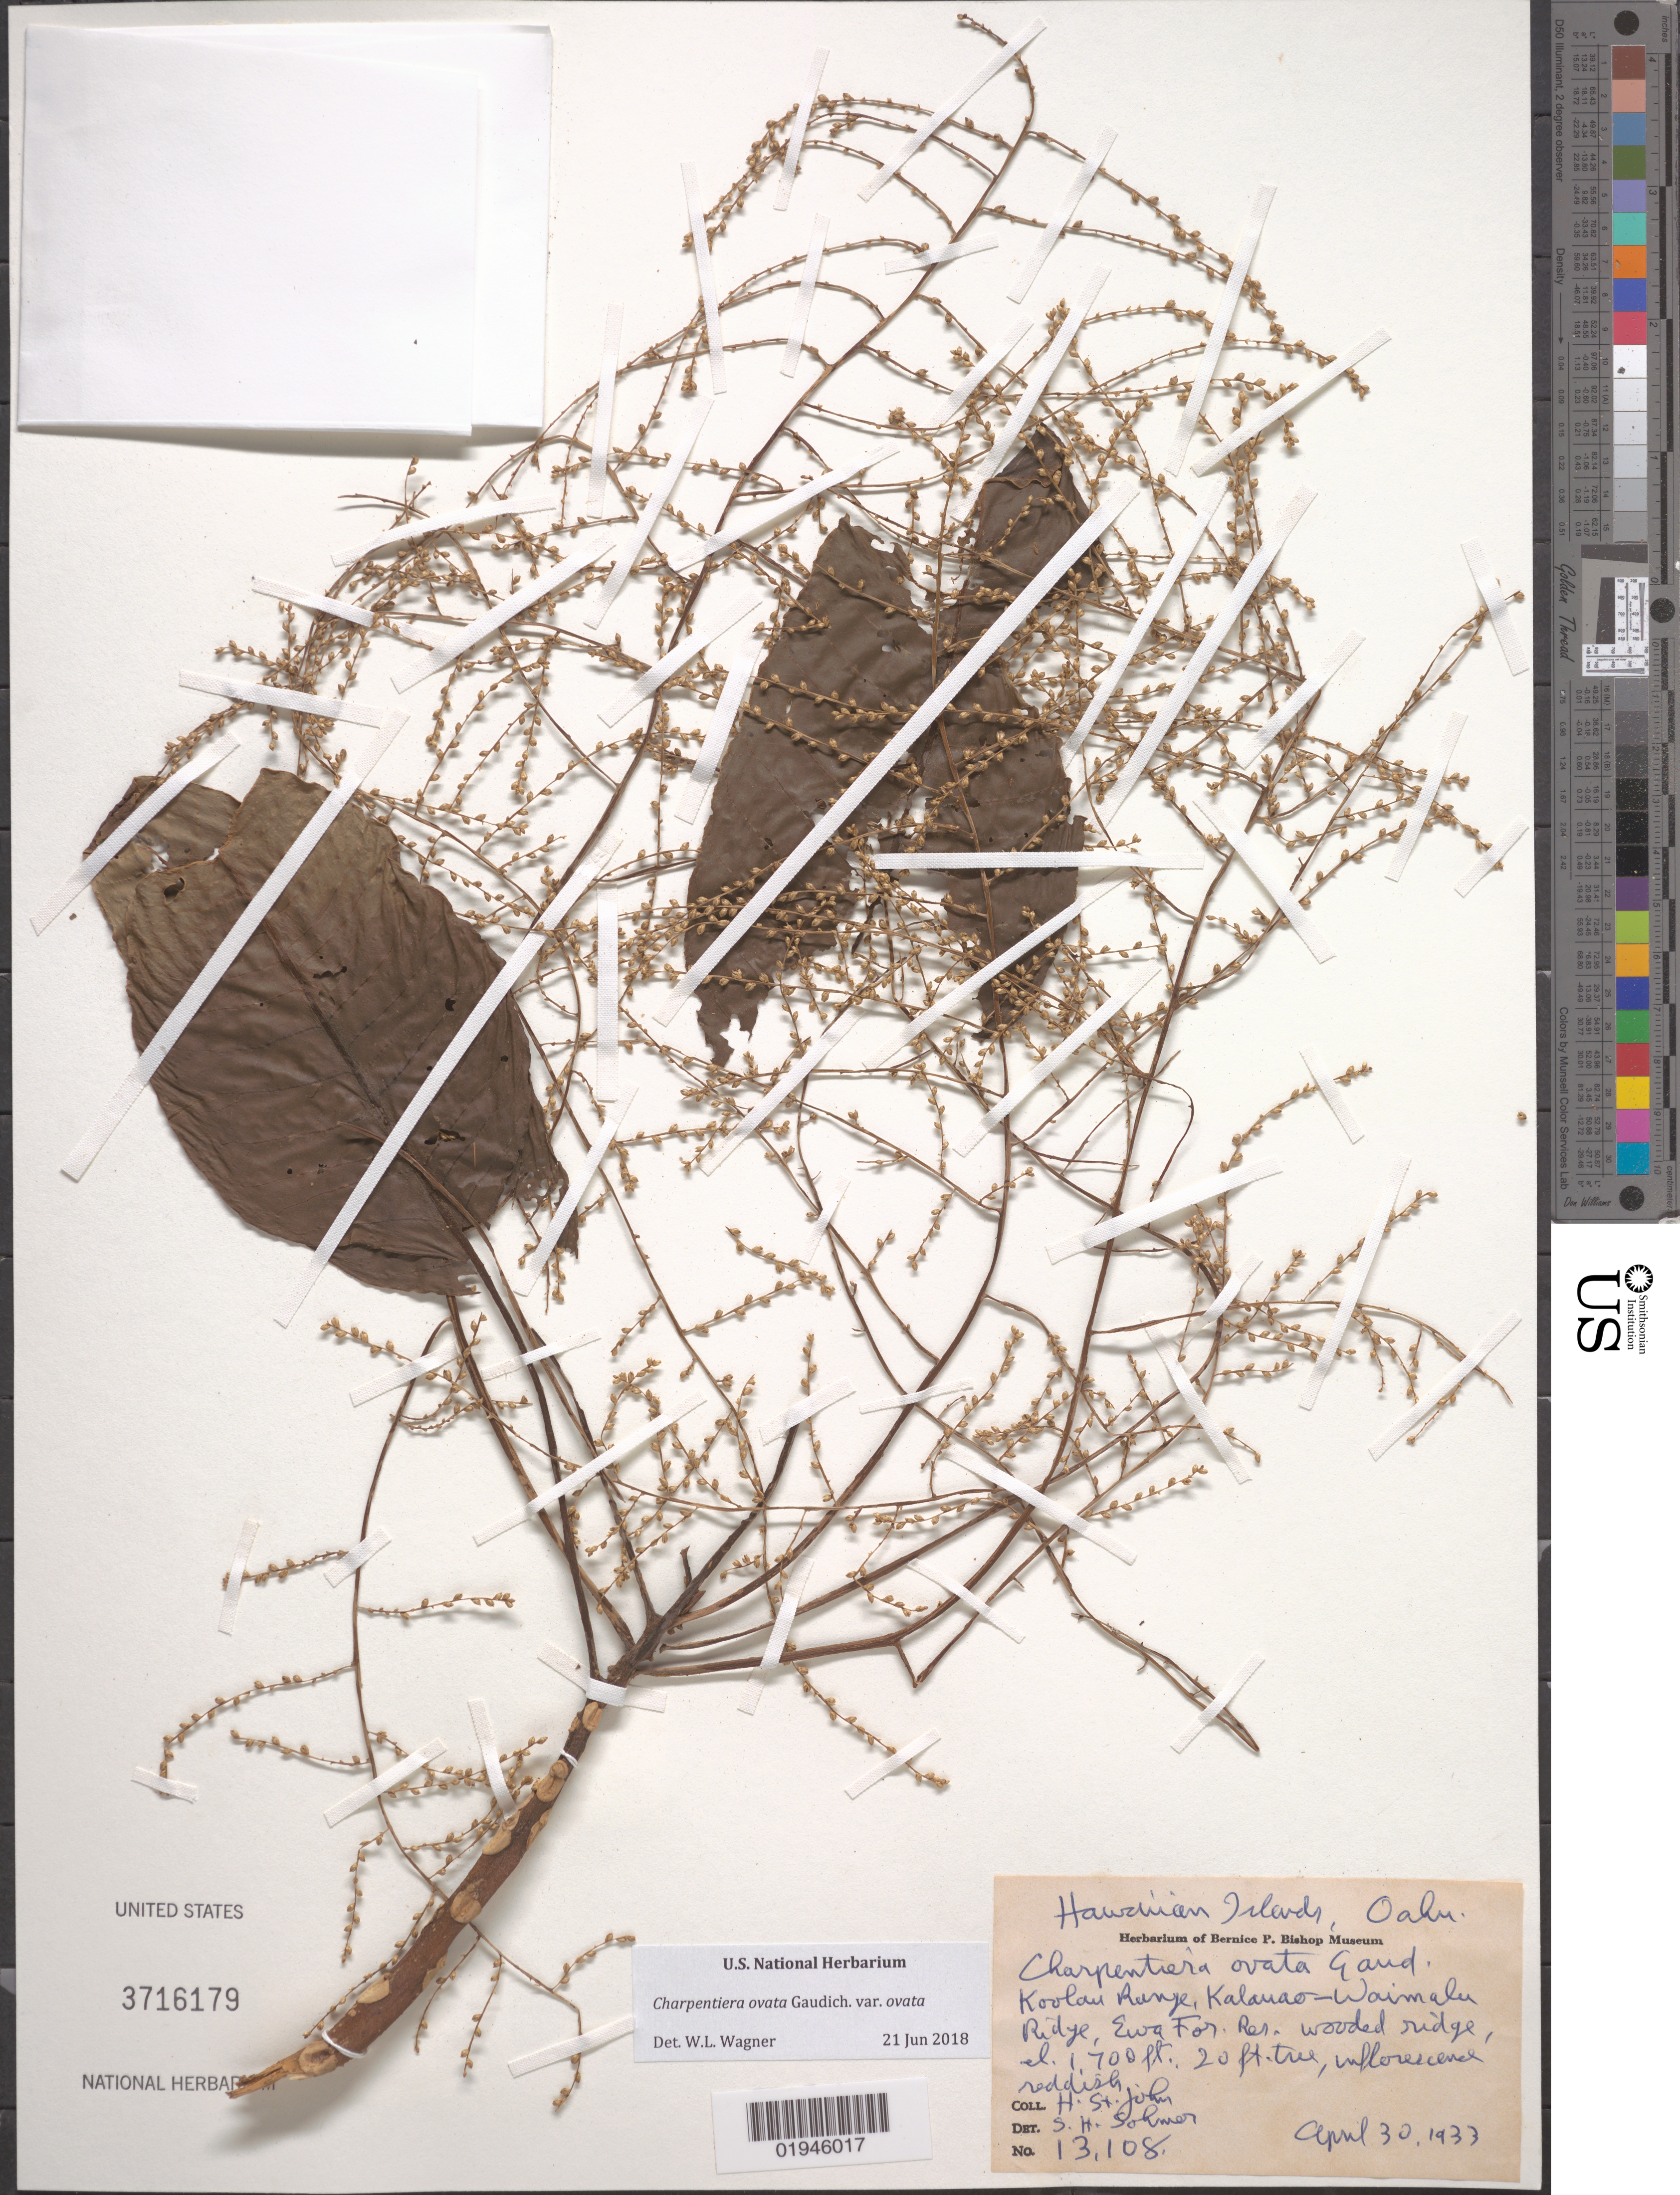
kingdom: Plantae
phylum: Tracheophyta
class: Magnoliopsida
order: Caryophyllales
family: Amaranthaceae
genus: Charpentiera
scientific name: Charpentiera ovata var. ovata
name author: Gaudich.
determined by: Wagner, W. L., (BOT), Smithsonian Institution - National Museum of Natural History (UNITED STATES)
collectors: H. St. John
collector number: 13108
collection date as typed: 30 Apr 1933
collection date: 1933-04-30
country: United States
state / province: Hawaii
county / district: Honolulu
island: Oahu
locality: Kalauao-Waimalu Ridge, Ewa Forest Reserve, Koolau Mountains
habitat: Wooded ridge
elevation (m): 518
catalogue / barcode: US 3716179